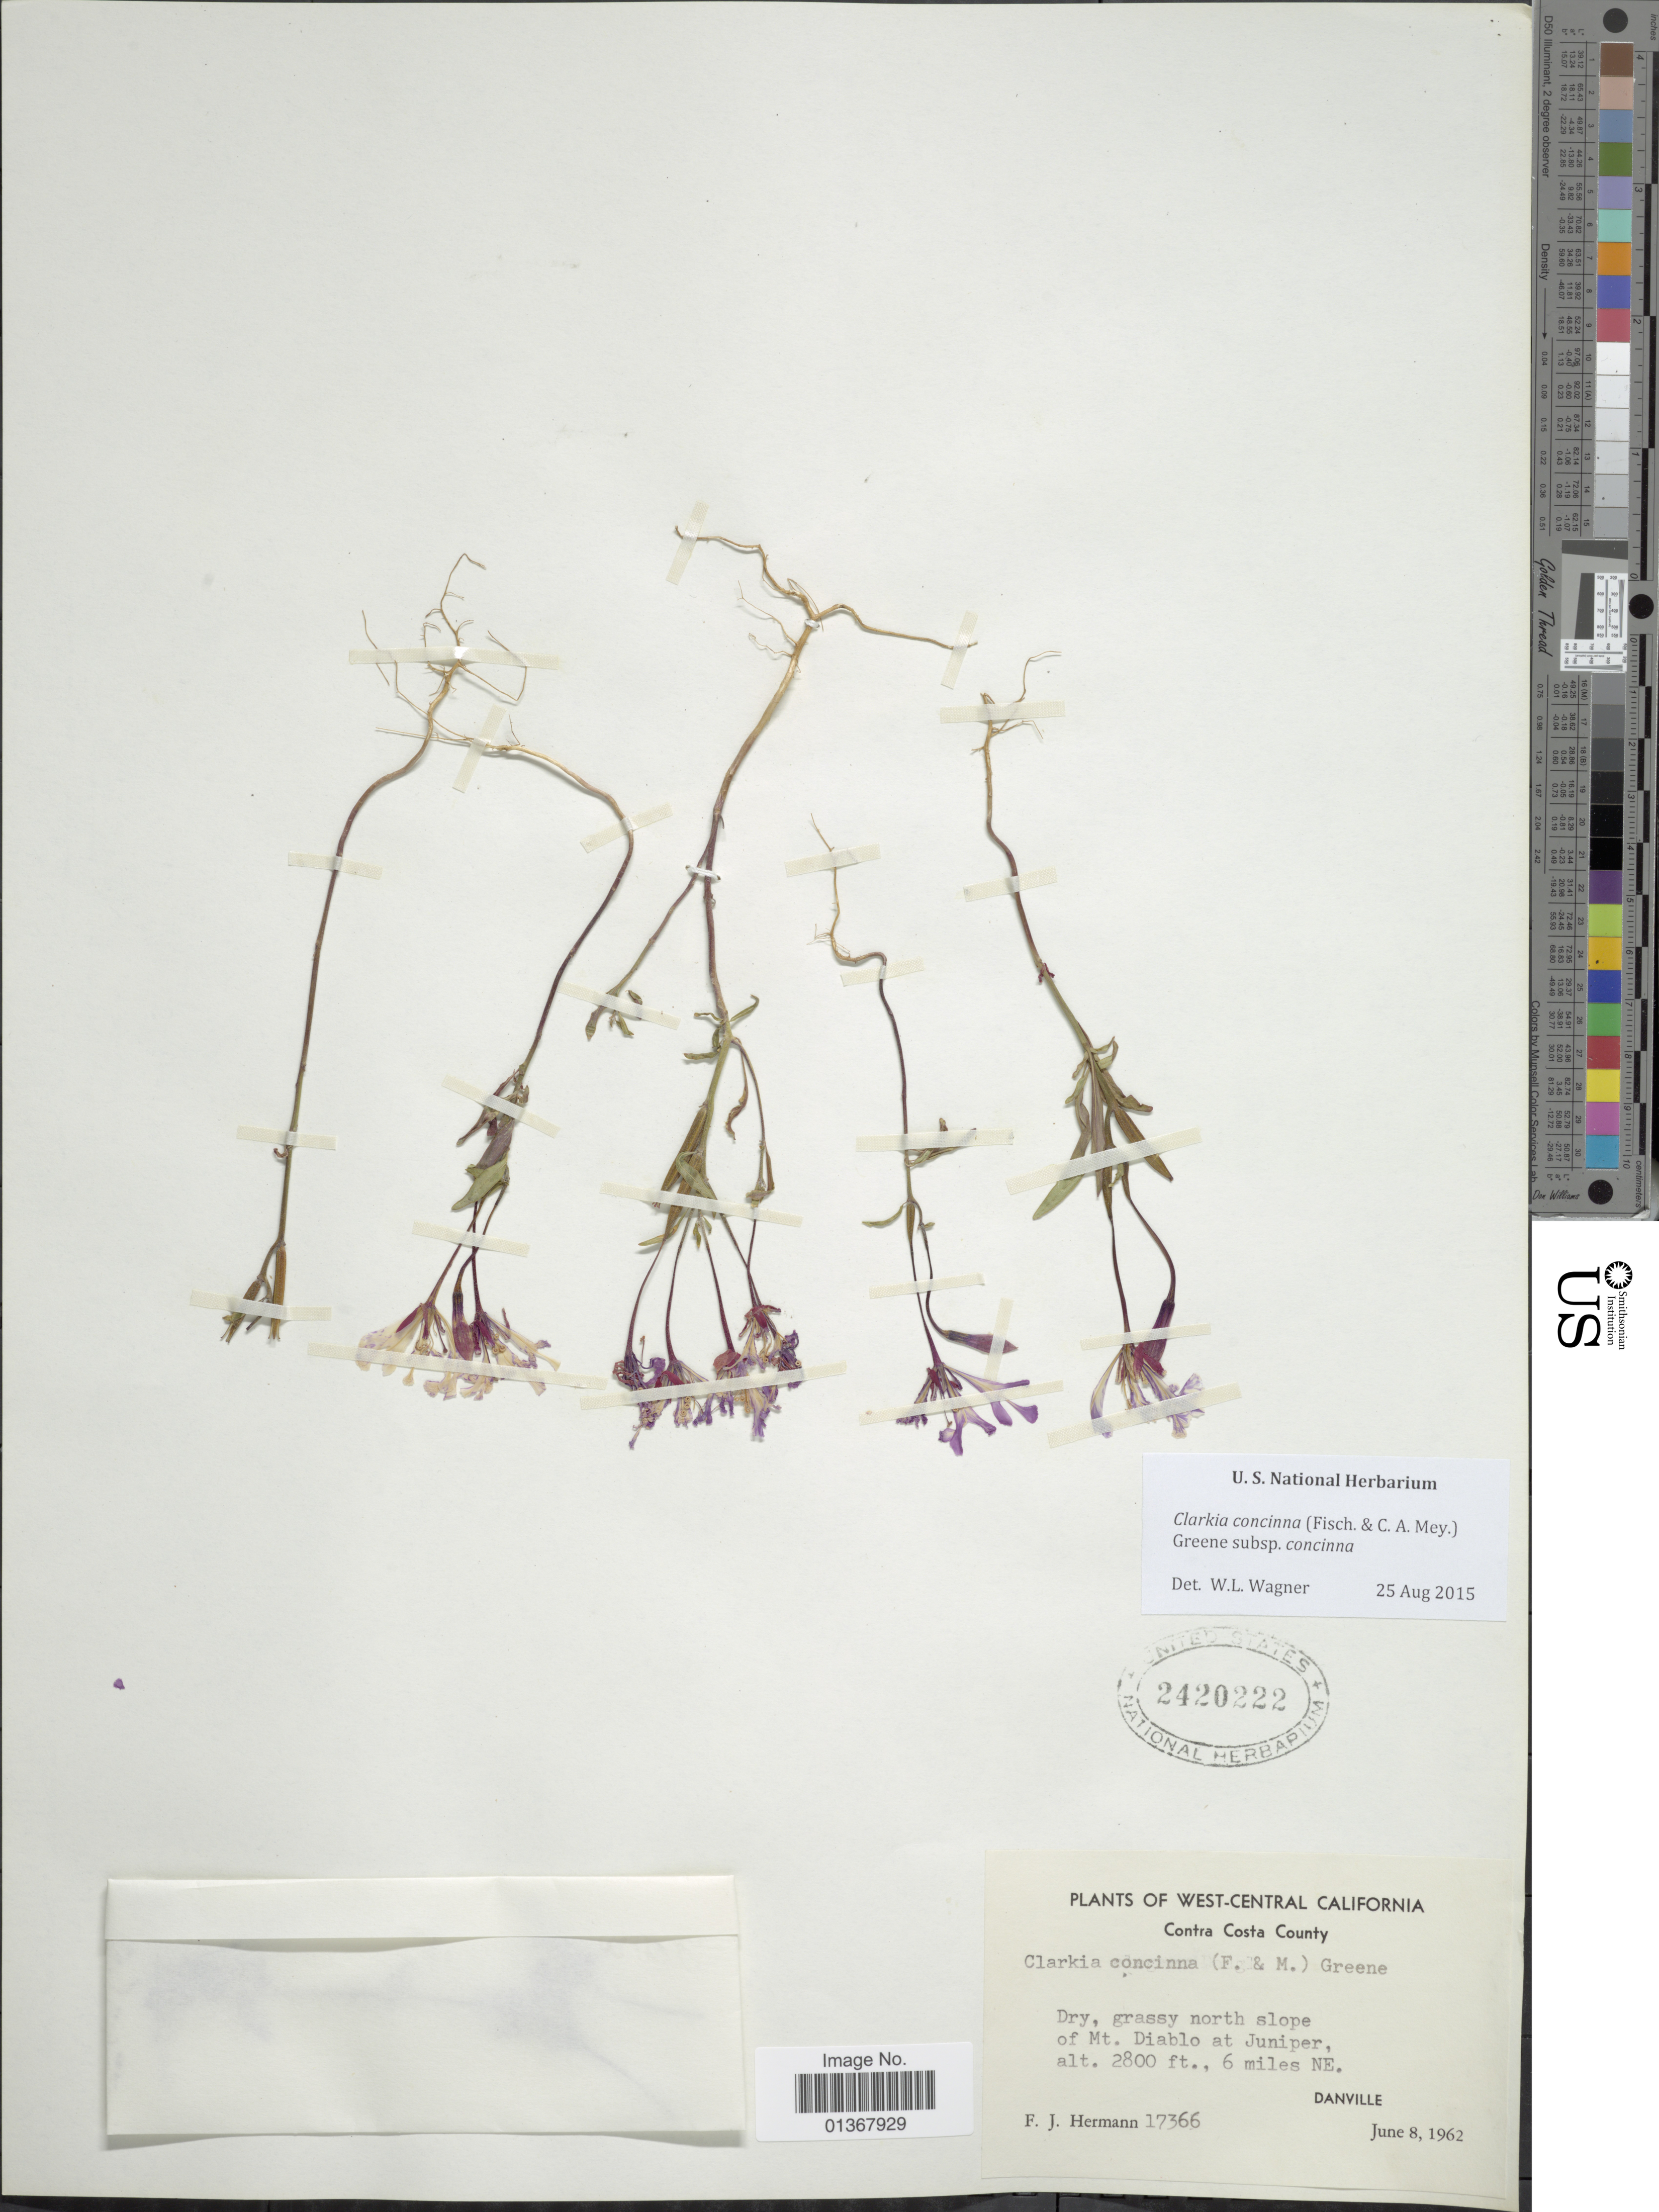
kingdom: Plantae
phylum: Tracheophyta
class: Magnoliopsida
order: Myrtales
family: Onagraceae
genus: Clarkia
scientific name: Clarkia concinna subsp. concinna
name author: (Fisch. & C.A. Mey.) Greene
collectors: F. J. Hermann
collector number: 17366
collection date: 1962-06-08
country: United States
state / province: California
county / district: Contra Costa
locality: West-Central California, Contra Costa County, Dry, grassy north slope of Mt. Diablo at Juniper, 6 miles NE. Danville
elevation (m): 853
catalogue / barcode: US 2420222